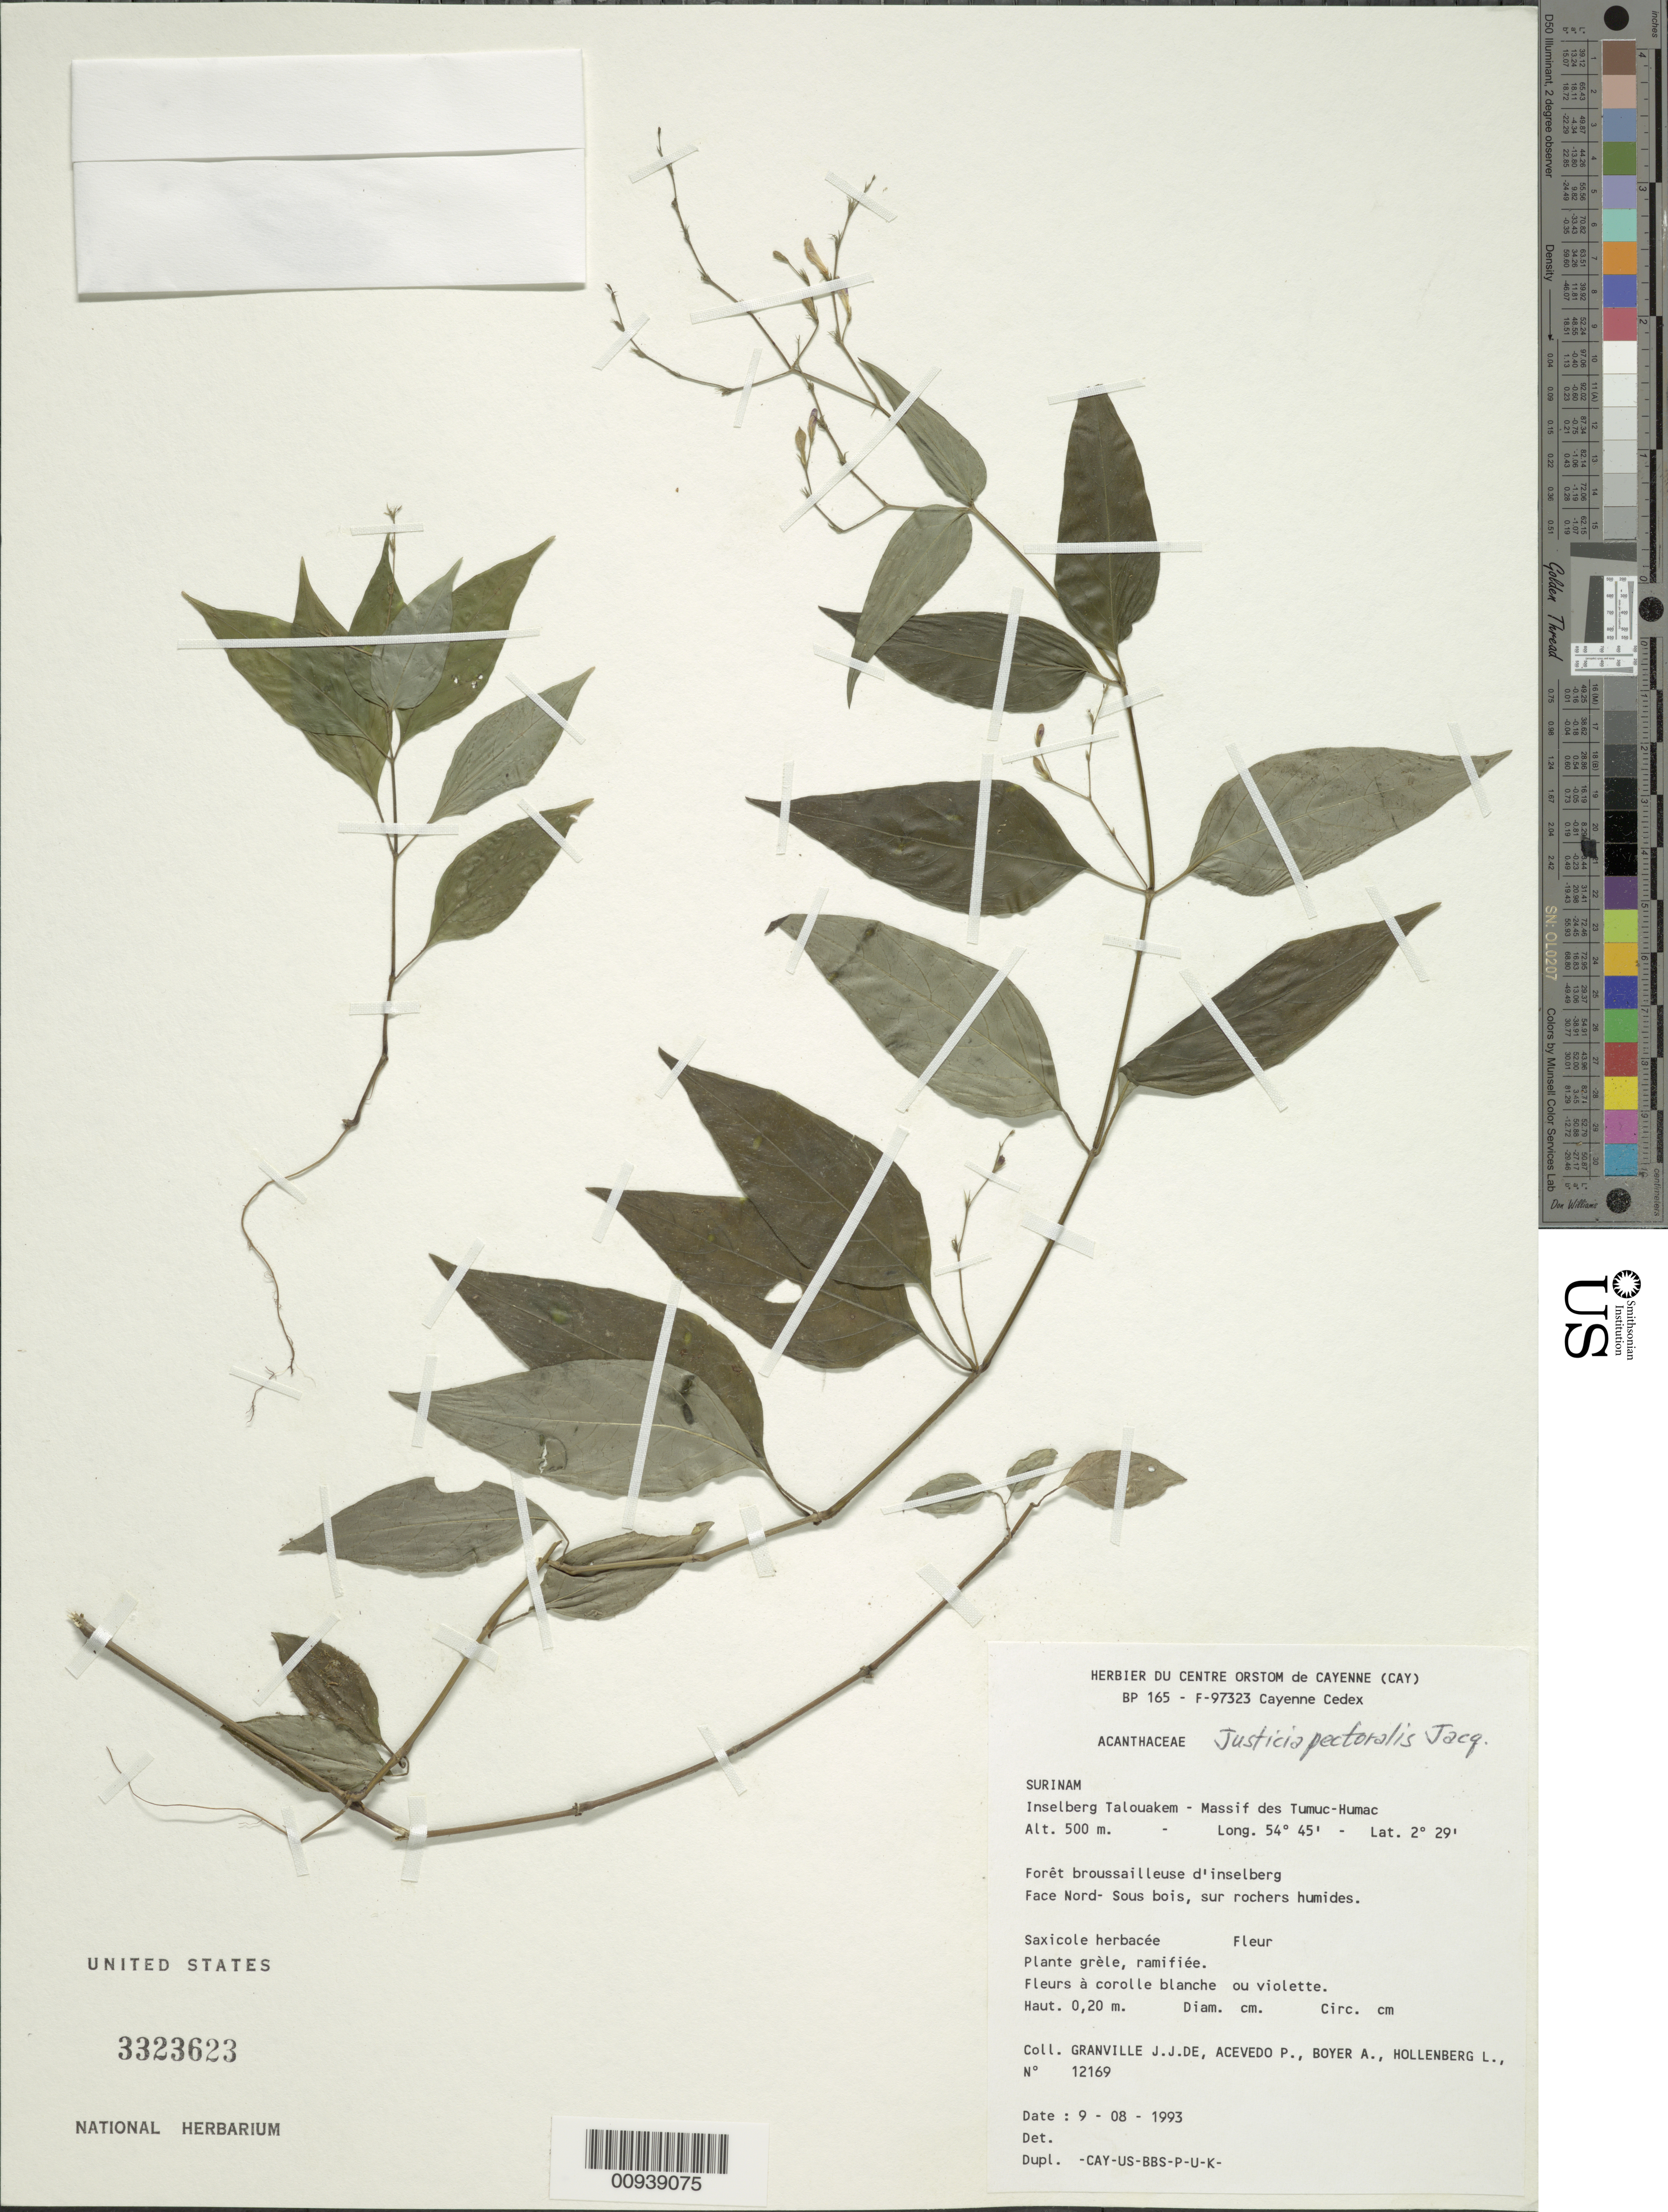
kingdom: Plantae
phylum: Tracheophyta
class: Magnoliopsida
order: Lamiales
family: Acanthaceae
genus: Justicia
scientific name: Justicia pectoralis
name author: Jacq.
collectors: J.-J. de Granville, P. Acevedo-Rodr., A. Boyer & L. Hollenberg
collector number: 12169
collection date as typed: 9-Aug-93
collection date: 1993-08-09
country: Suriname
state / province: Sipaliwini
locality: Inselberg Talouakem, Massif des Tumuc-Humac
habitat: Forêt broussailleuse d'inselberg, face nord, sous bois, sur rochers humides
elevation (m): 500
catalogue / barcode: US 3323623